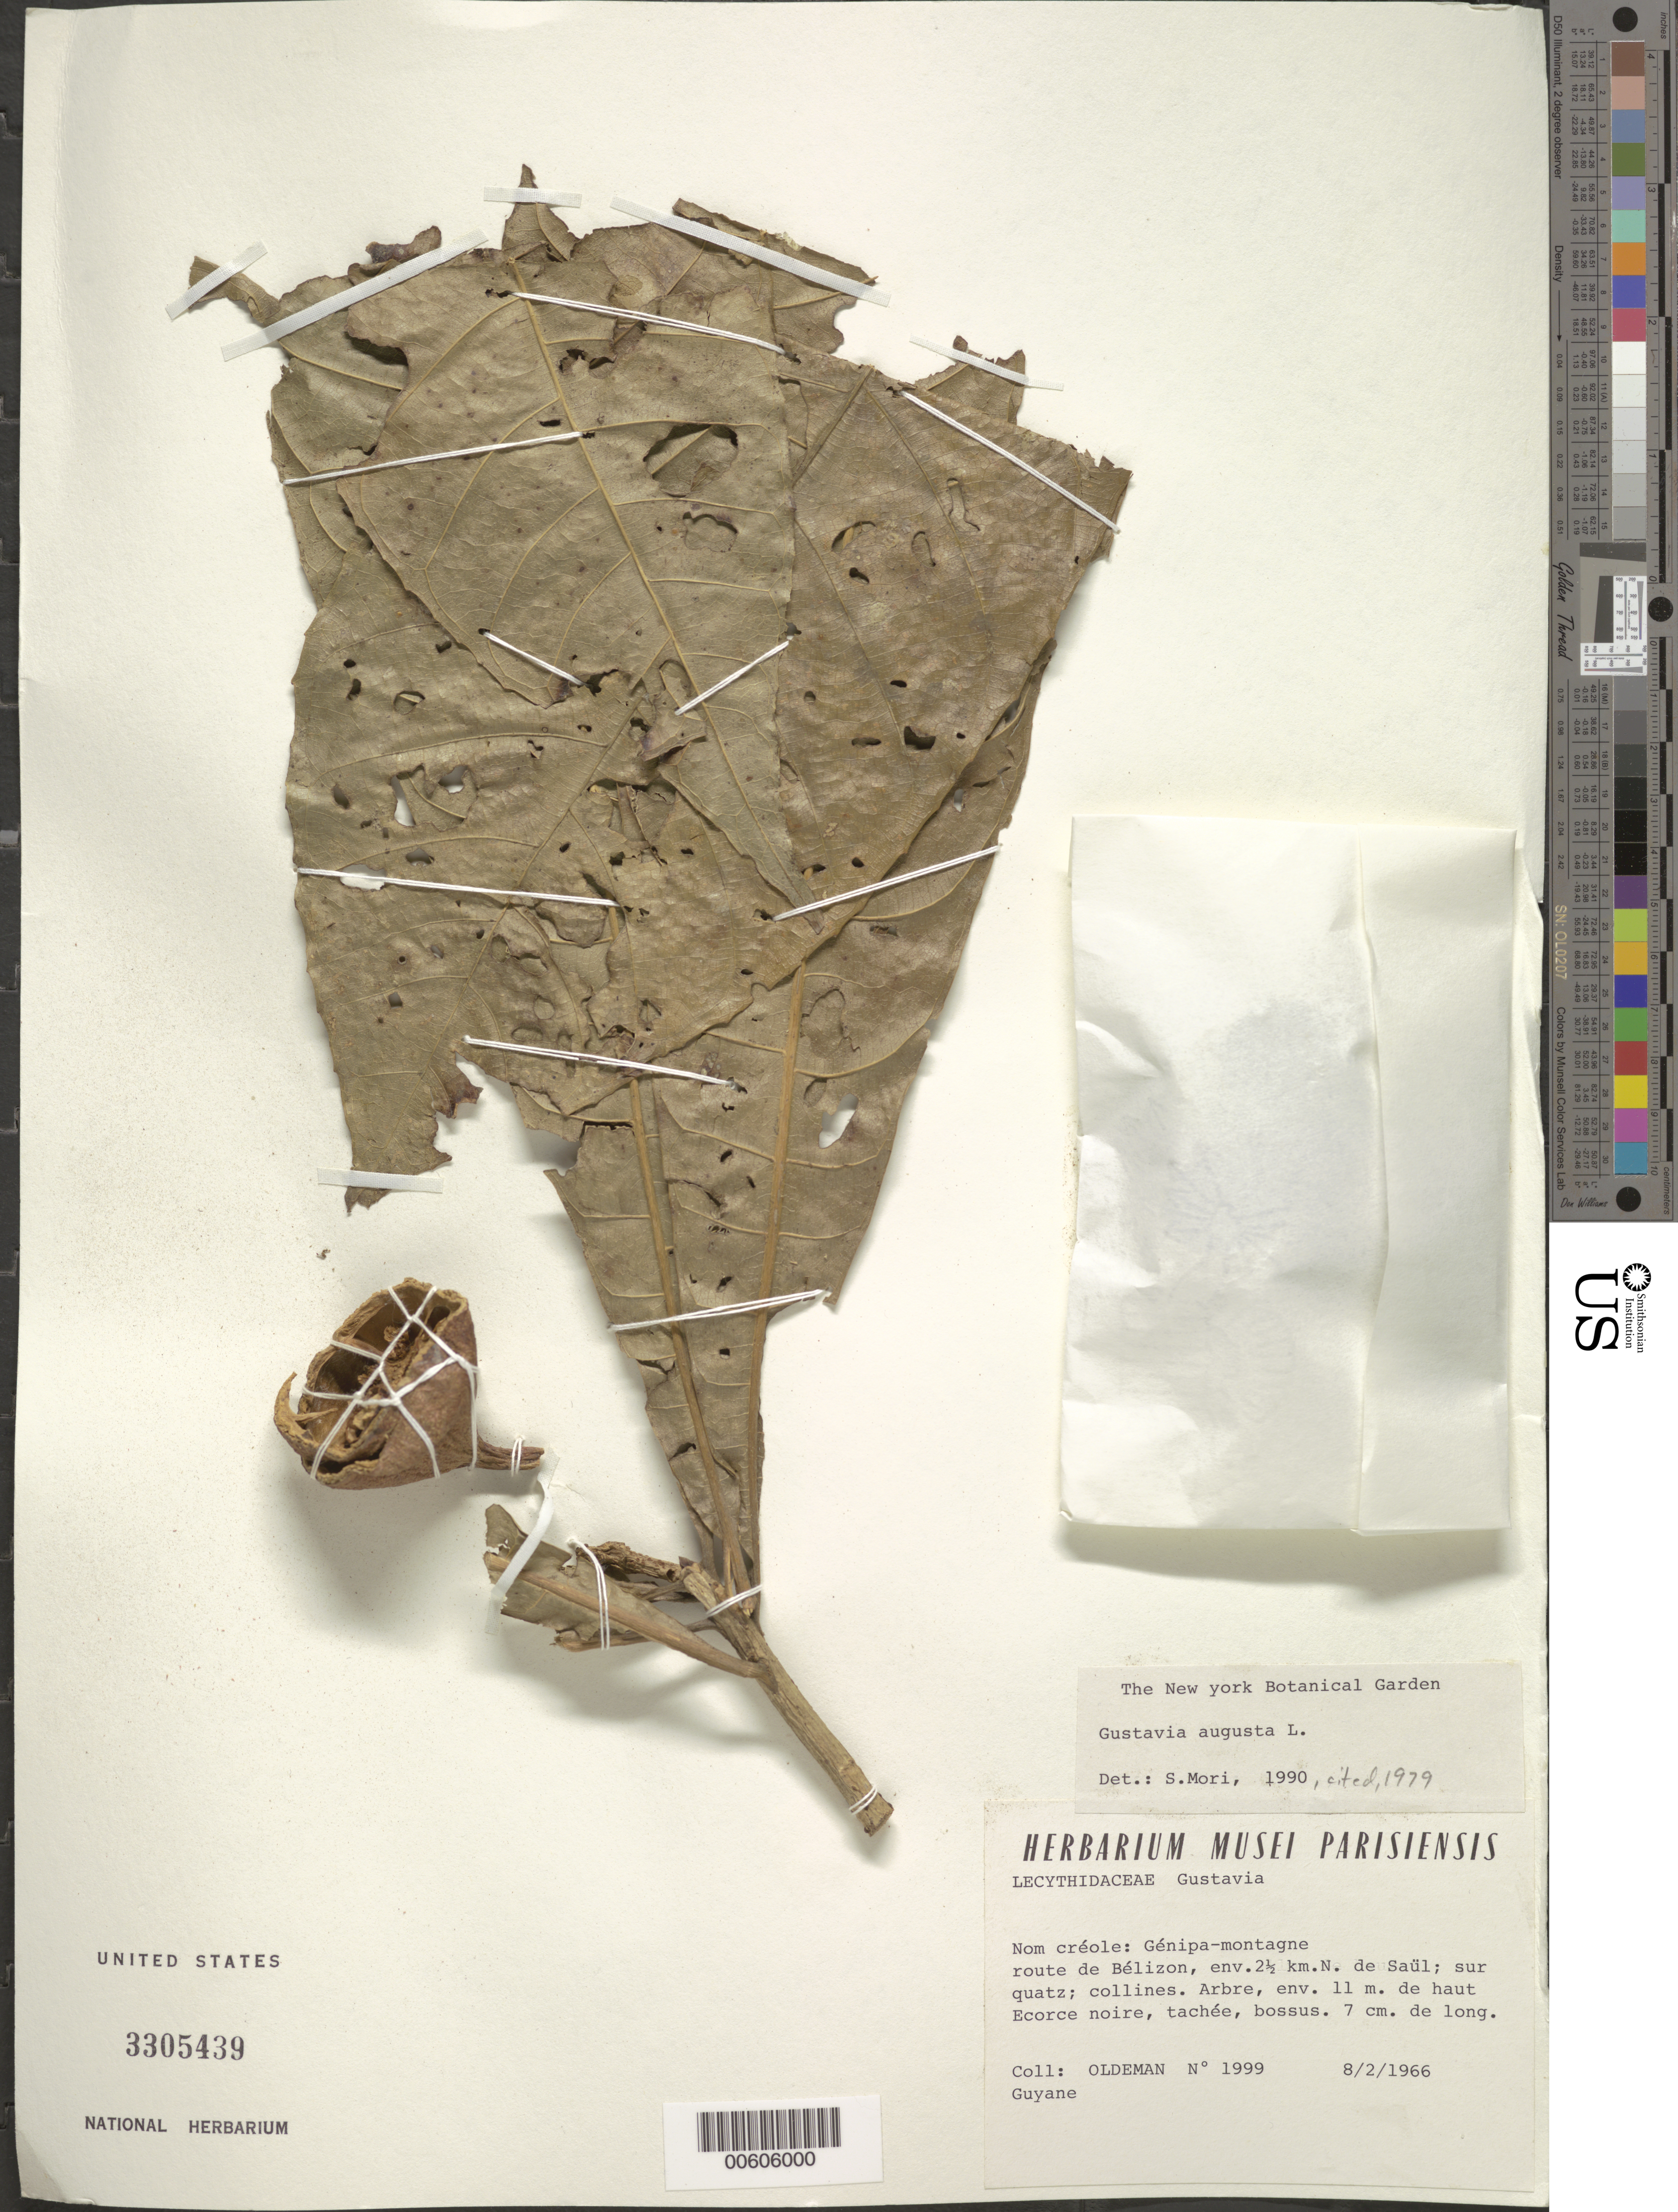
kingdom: Plantae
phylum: Tracheophyta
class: Magnoliopsida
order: Ericales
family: Lecythidaceae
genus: Gustavia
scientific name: Gustavia augusta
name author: L.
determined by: Mori, Scott A.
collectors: R. Oldeman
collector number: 1999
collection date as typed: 8-Feb-66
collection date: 1966-02-08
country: French Guiana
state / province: Saint-Laurent-du-Maroni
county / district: Saül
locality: Route de Bélizon, env. 2.5 km N de Saül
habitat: Sur quartz; collines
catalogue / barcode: US 3305439